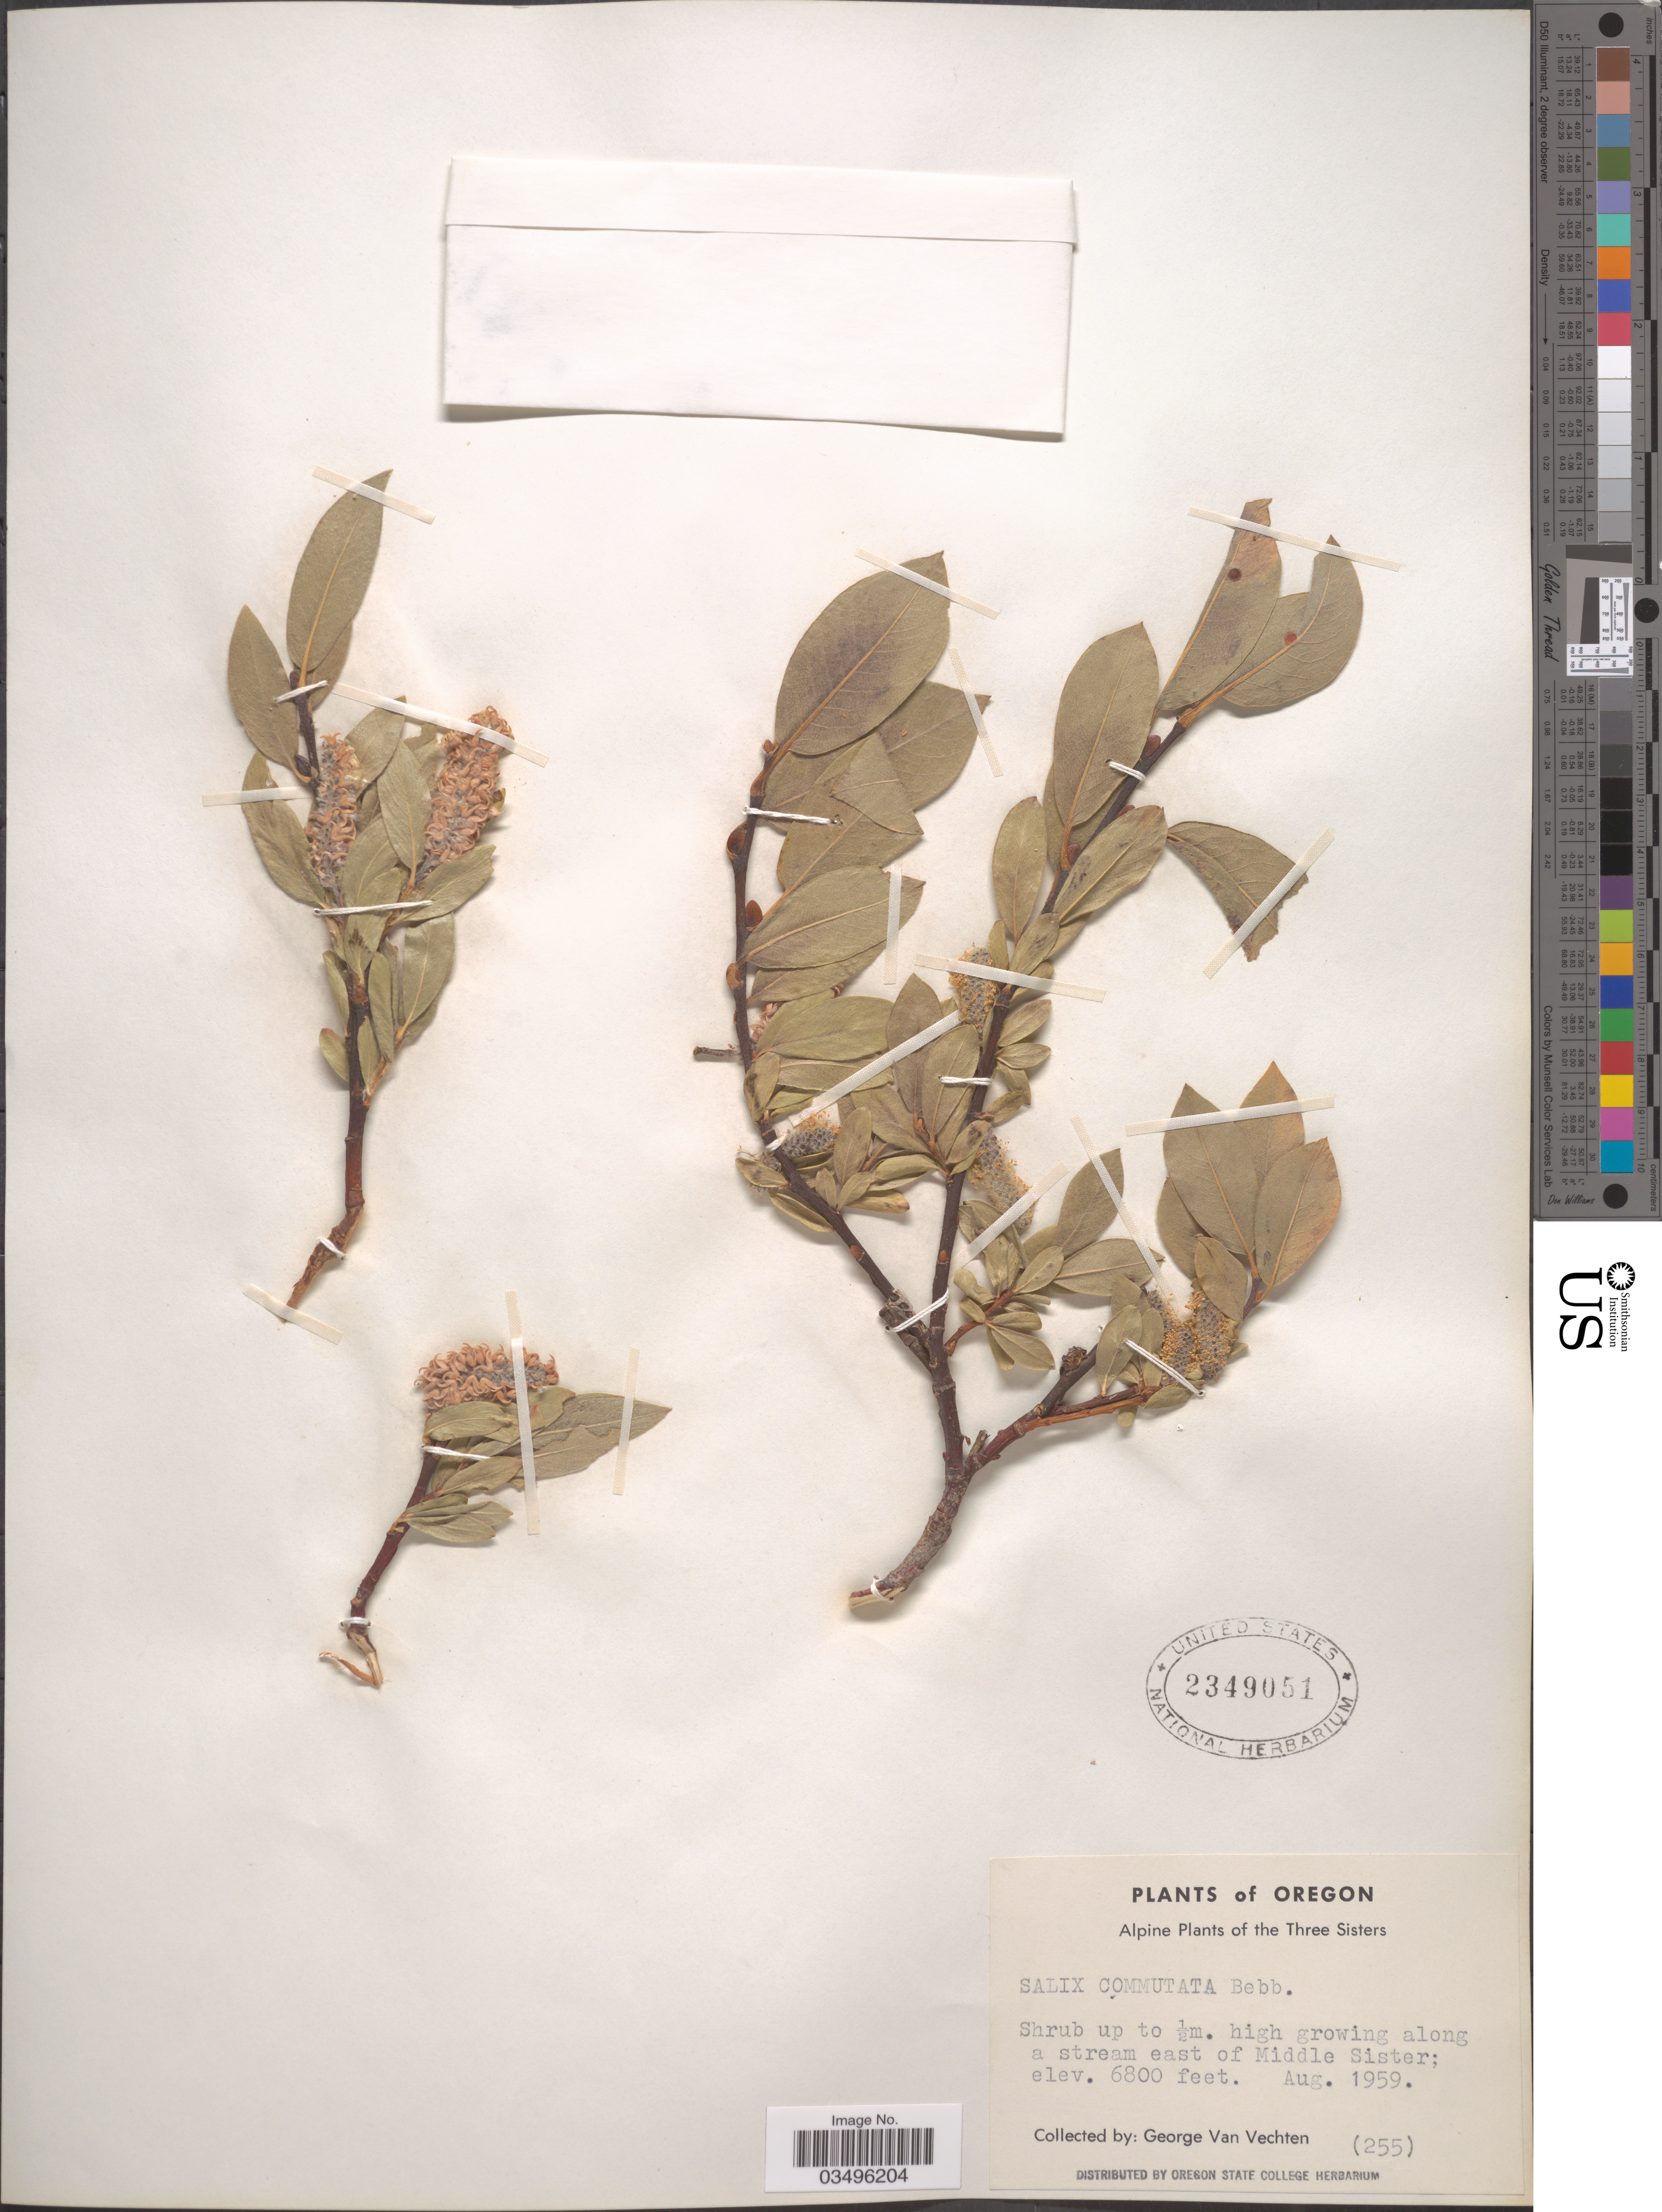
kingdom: Plantae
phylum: Tracheophyta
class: Magnoliopsida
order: Malpighiales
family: Salicaceae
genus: Salix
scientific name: Salix commutata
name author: Bebb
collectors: G. Vechten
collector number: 255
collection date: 1959-08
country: United States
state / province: Oregon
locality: Alpine plants of the Three Sisters. Along a stream east of Middle Sister.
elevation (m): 2073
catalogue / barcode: US 2349051